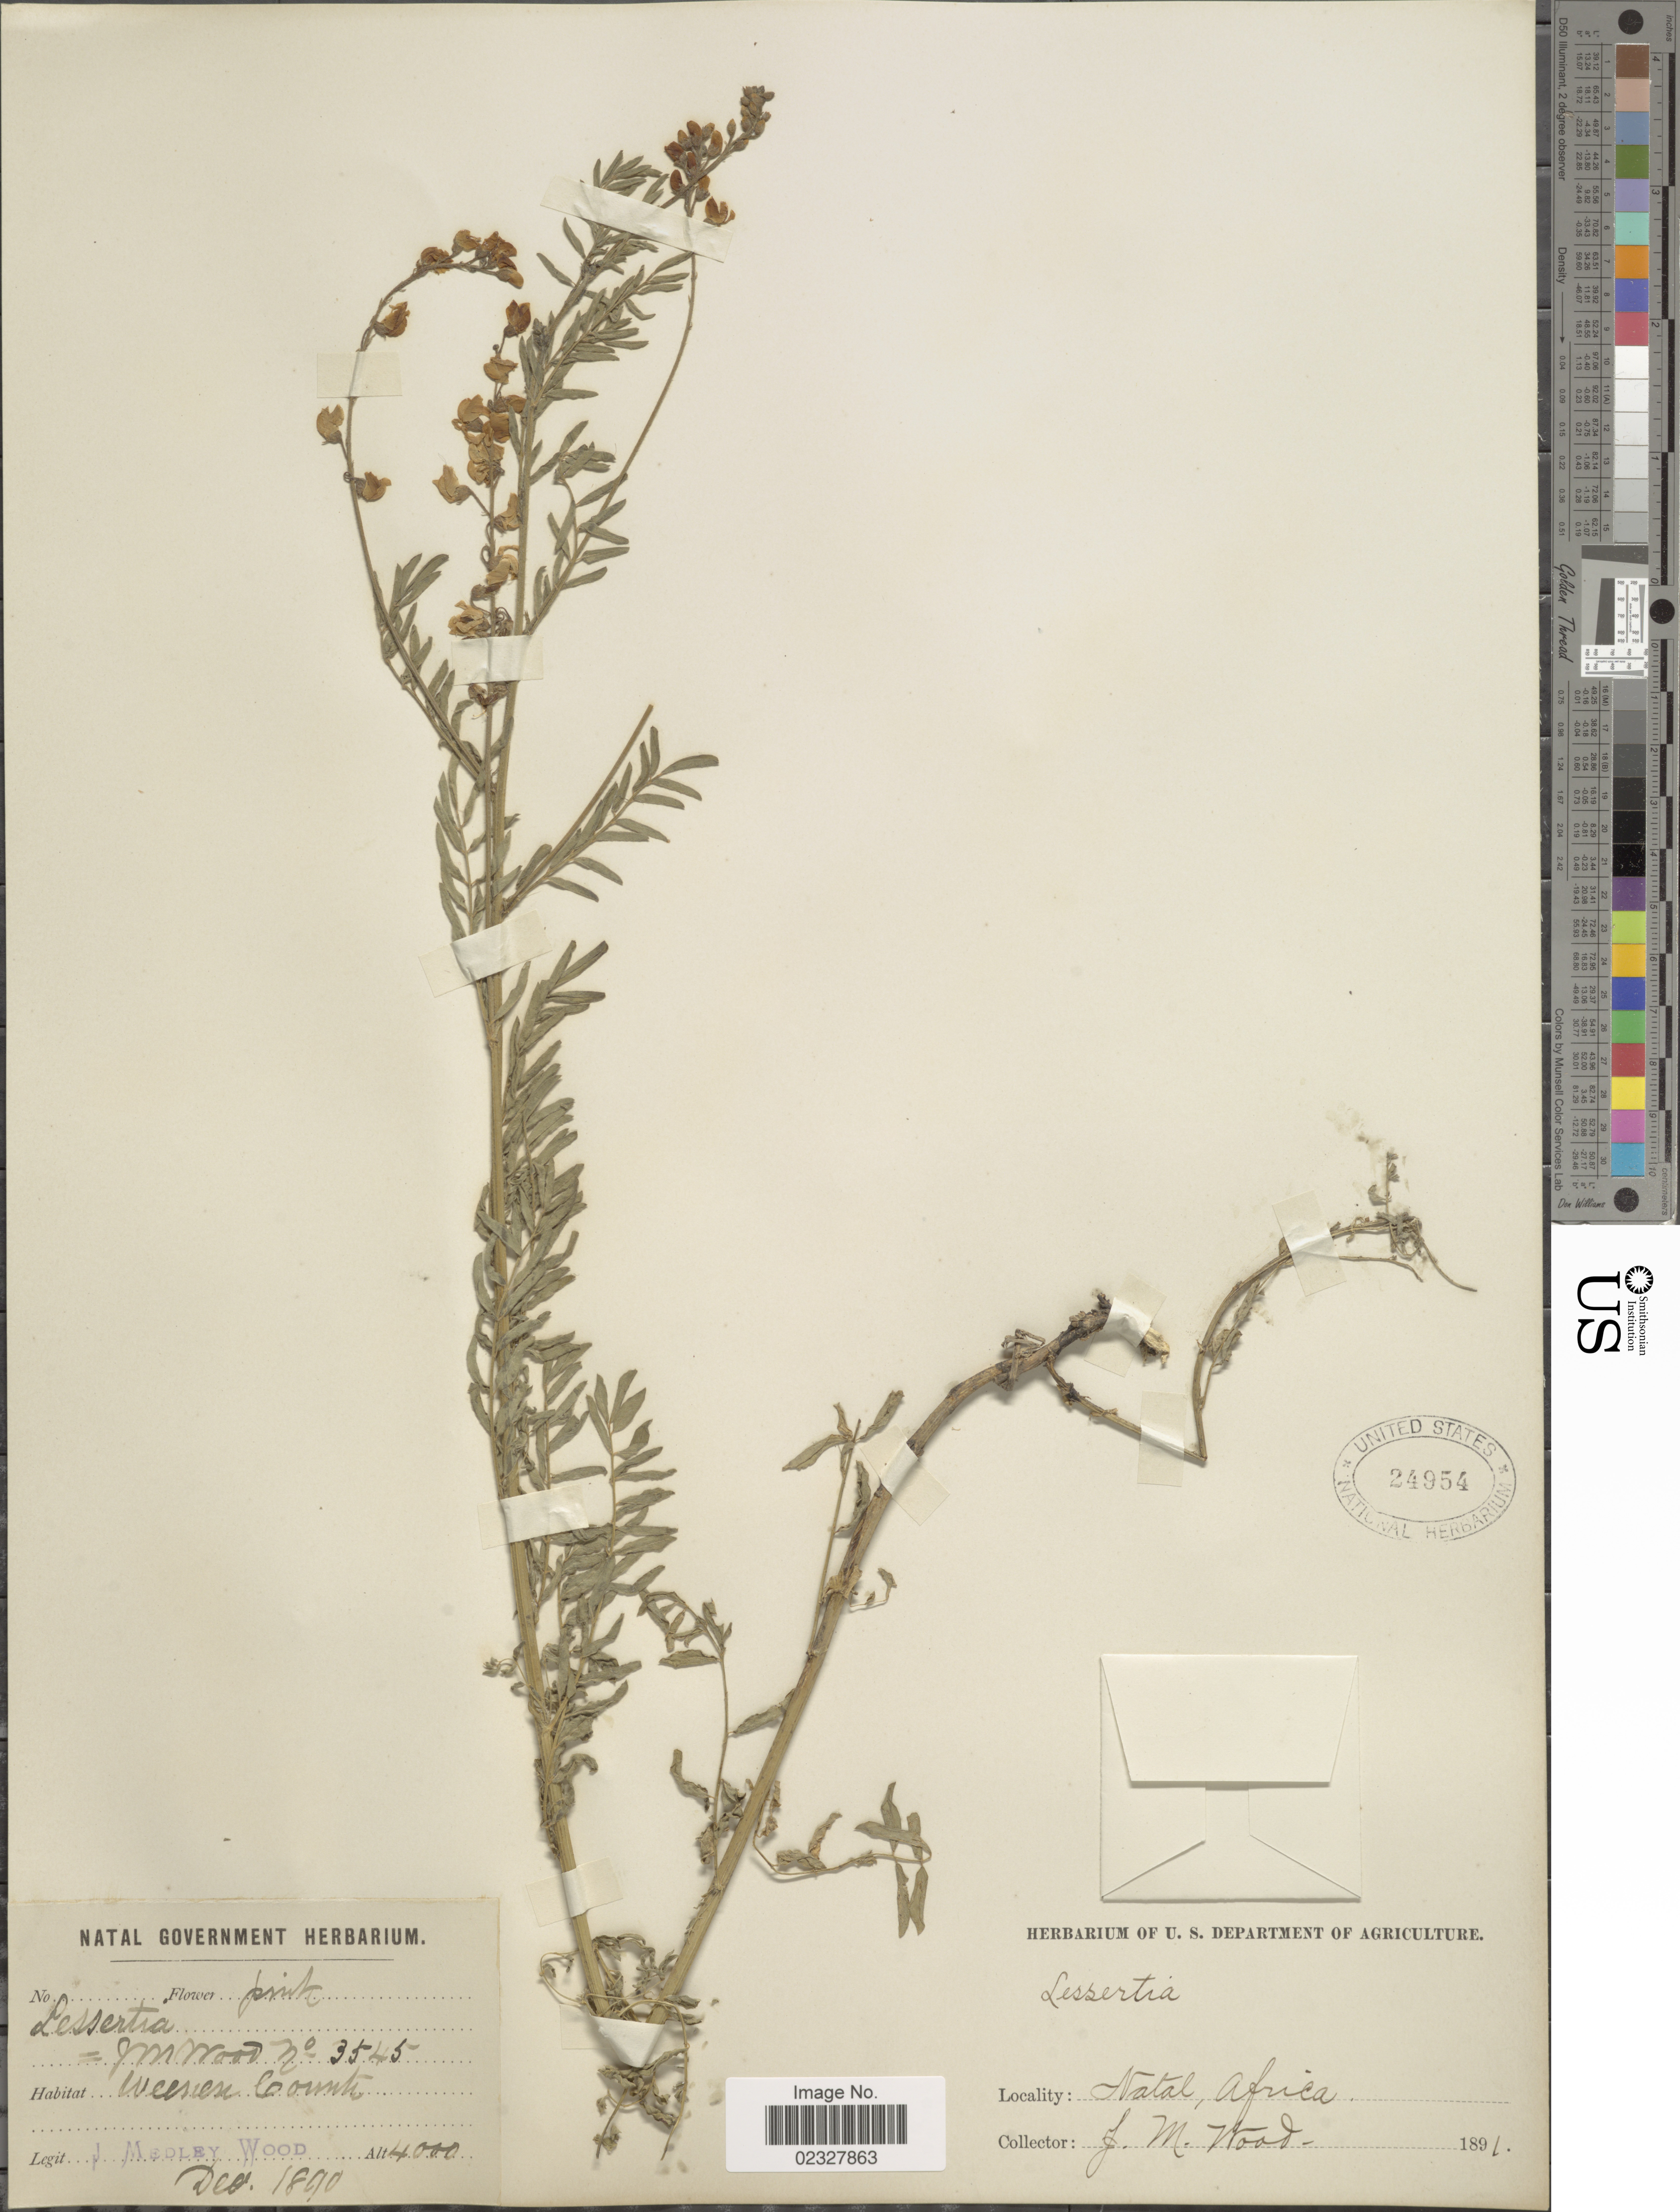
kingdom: Plantae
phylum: Tracheophyta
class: Magnoliopsida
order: Fabales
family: Fabaceae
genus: Lessertia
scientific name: Lessertia sp.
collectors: J. M. Wood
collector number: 3545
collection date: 1891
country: South Africa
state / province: KwaZulu-Natal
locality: Natal, Weenen County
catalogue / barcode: US 24954